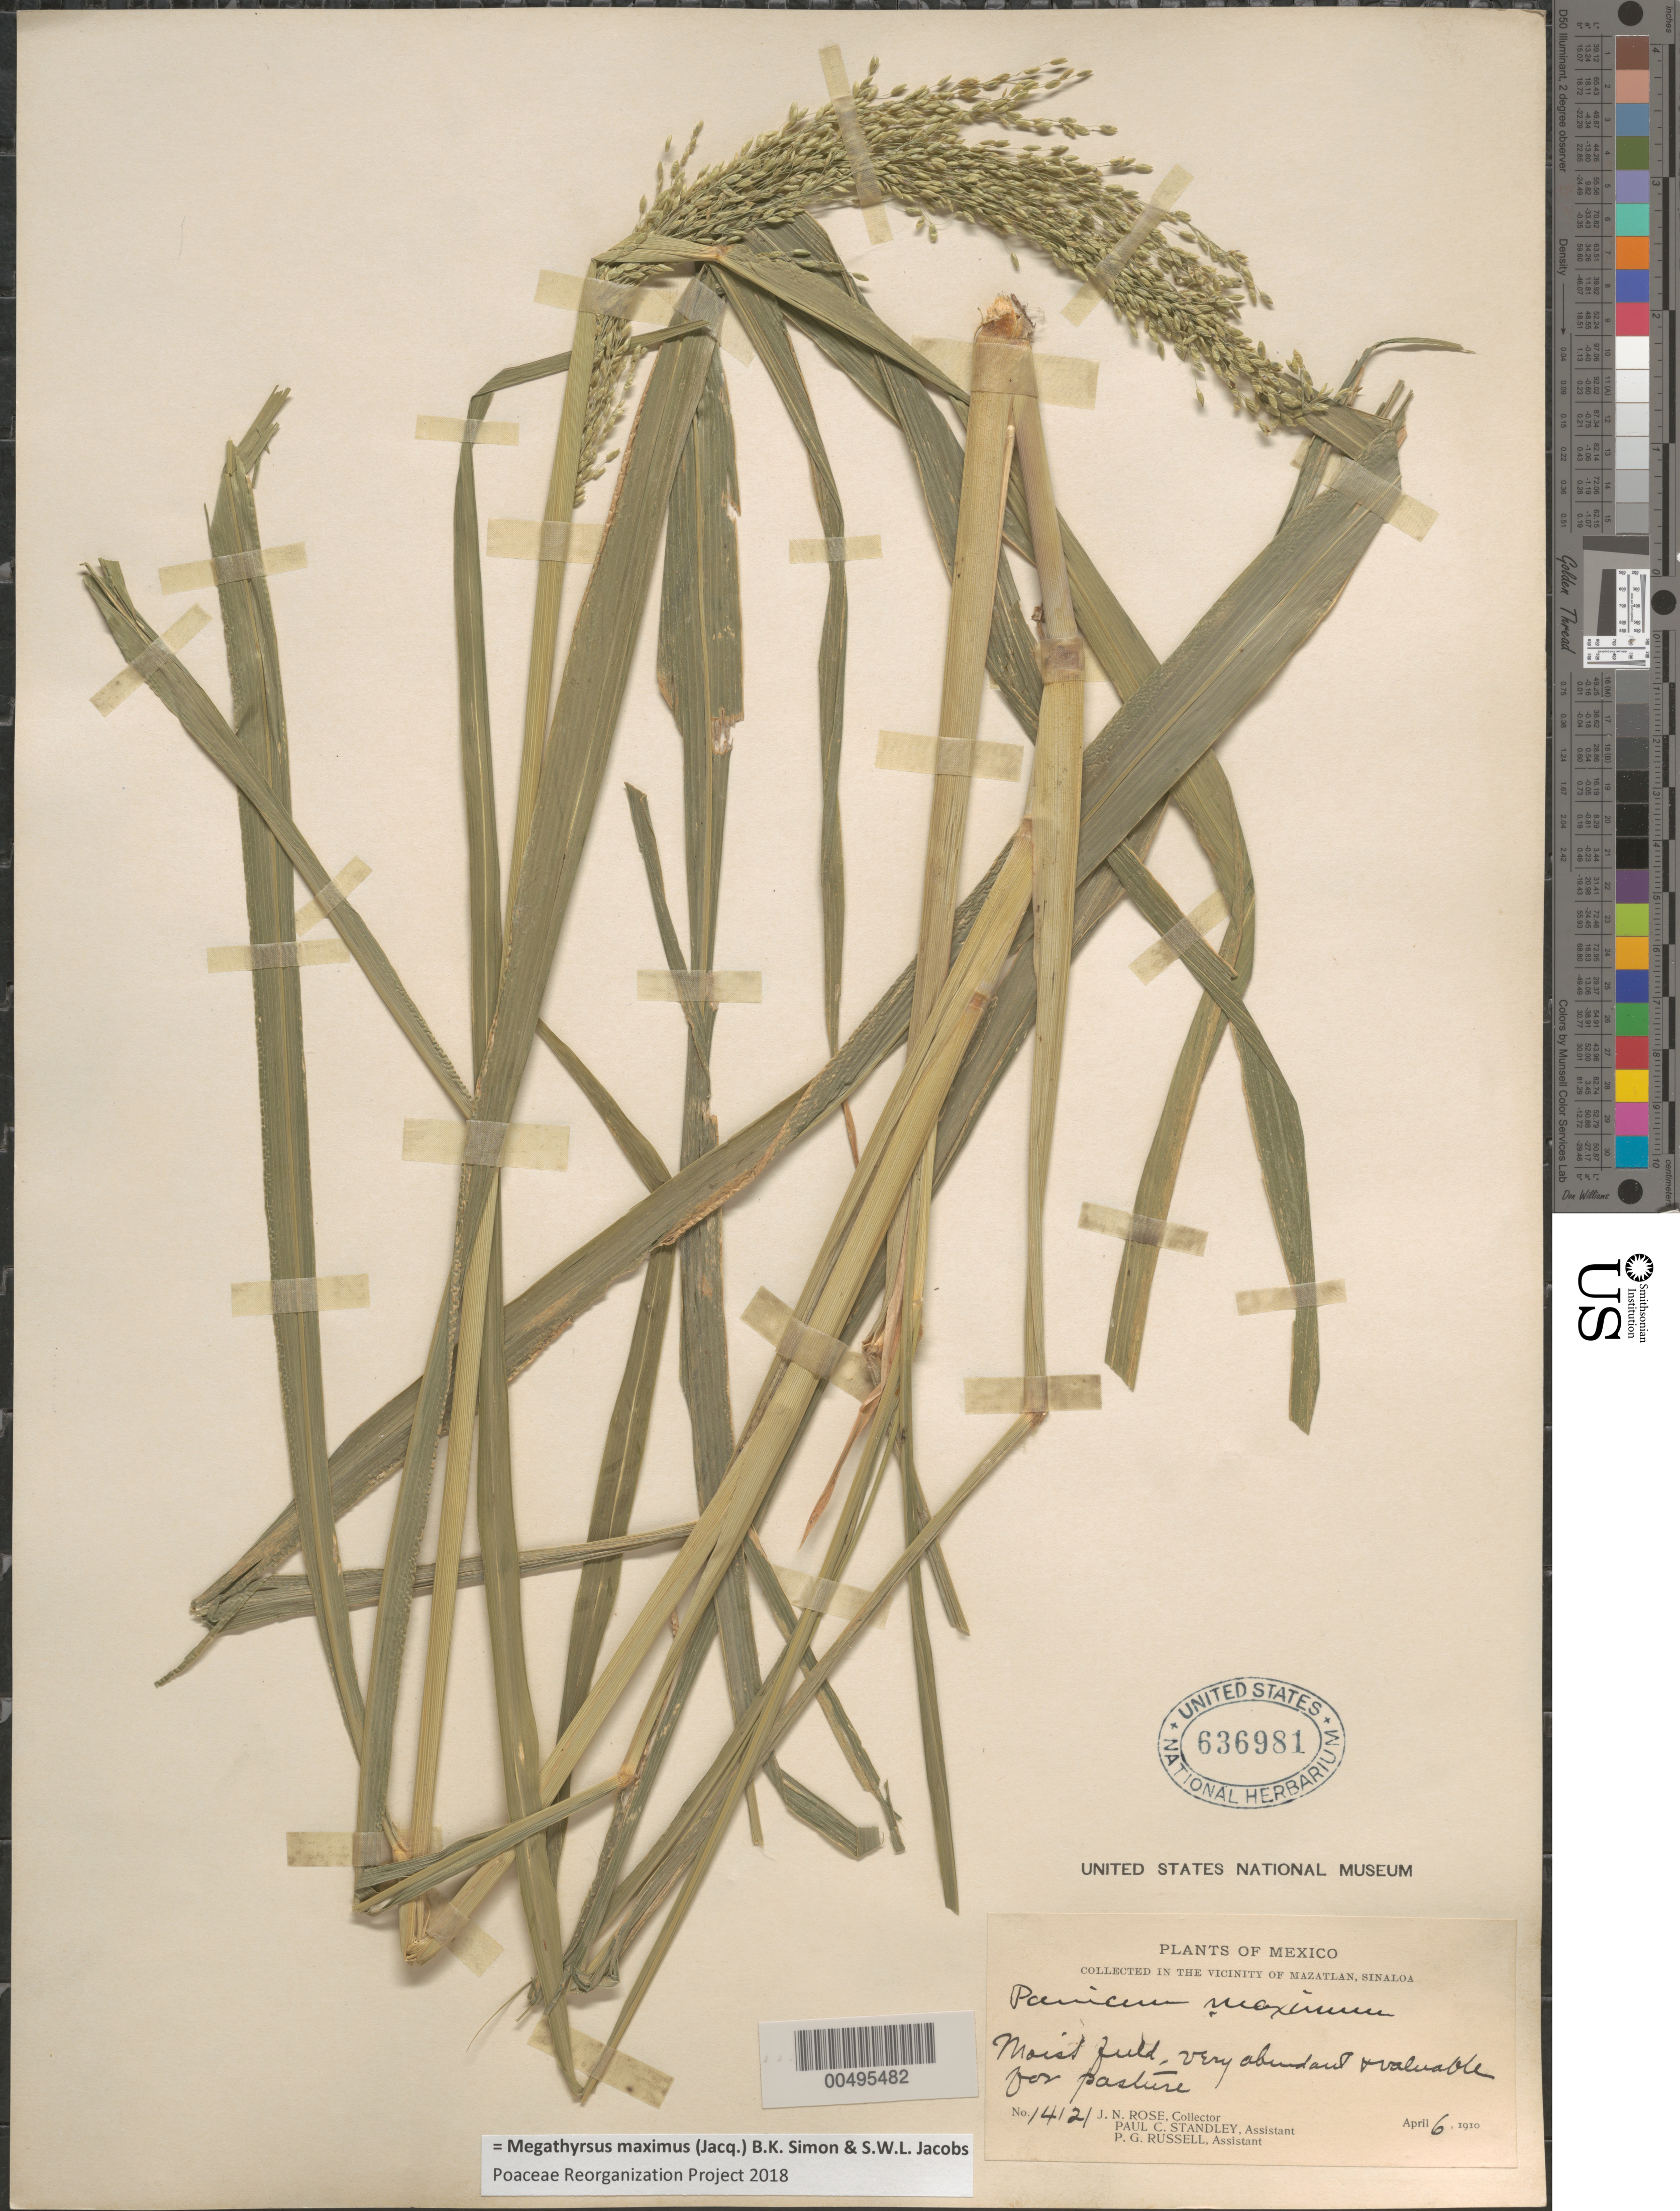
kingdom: Plantae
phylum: Tracheophyta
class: Liliopsida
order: Poales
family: Poaceae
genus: Megathyrsus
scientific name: Megathyrsus maximus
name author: (Jacq.) B.K. Simon & S.W.L. Jacobs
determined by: Poaceae Reorganization Project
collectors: J. N. Rose, P. C. Standley & P. G. Russell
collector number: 14121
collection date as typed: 6 Apr 1910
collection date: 1910-04-06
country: Mexico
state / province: Sinaloa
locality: Vicinity of Mazatlan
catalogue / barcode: US 636981